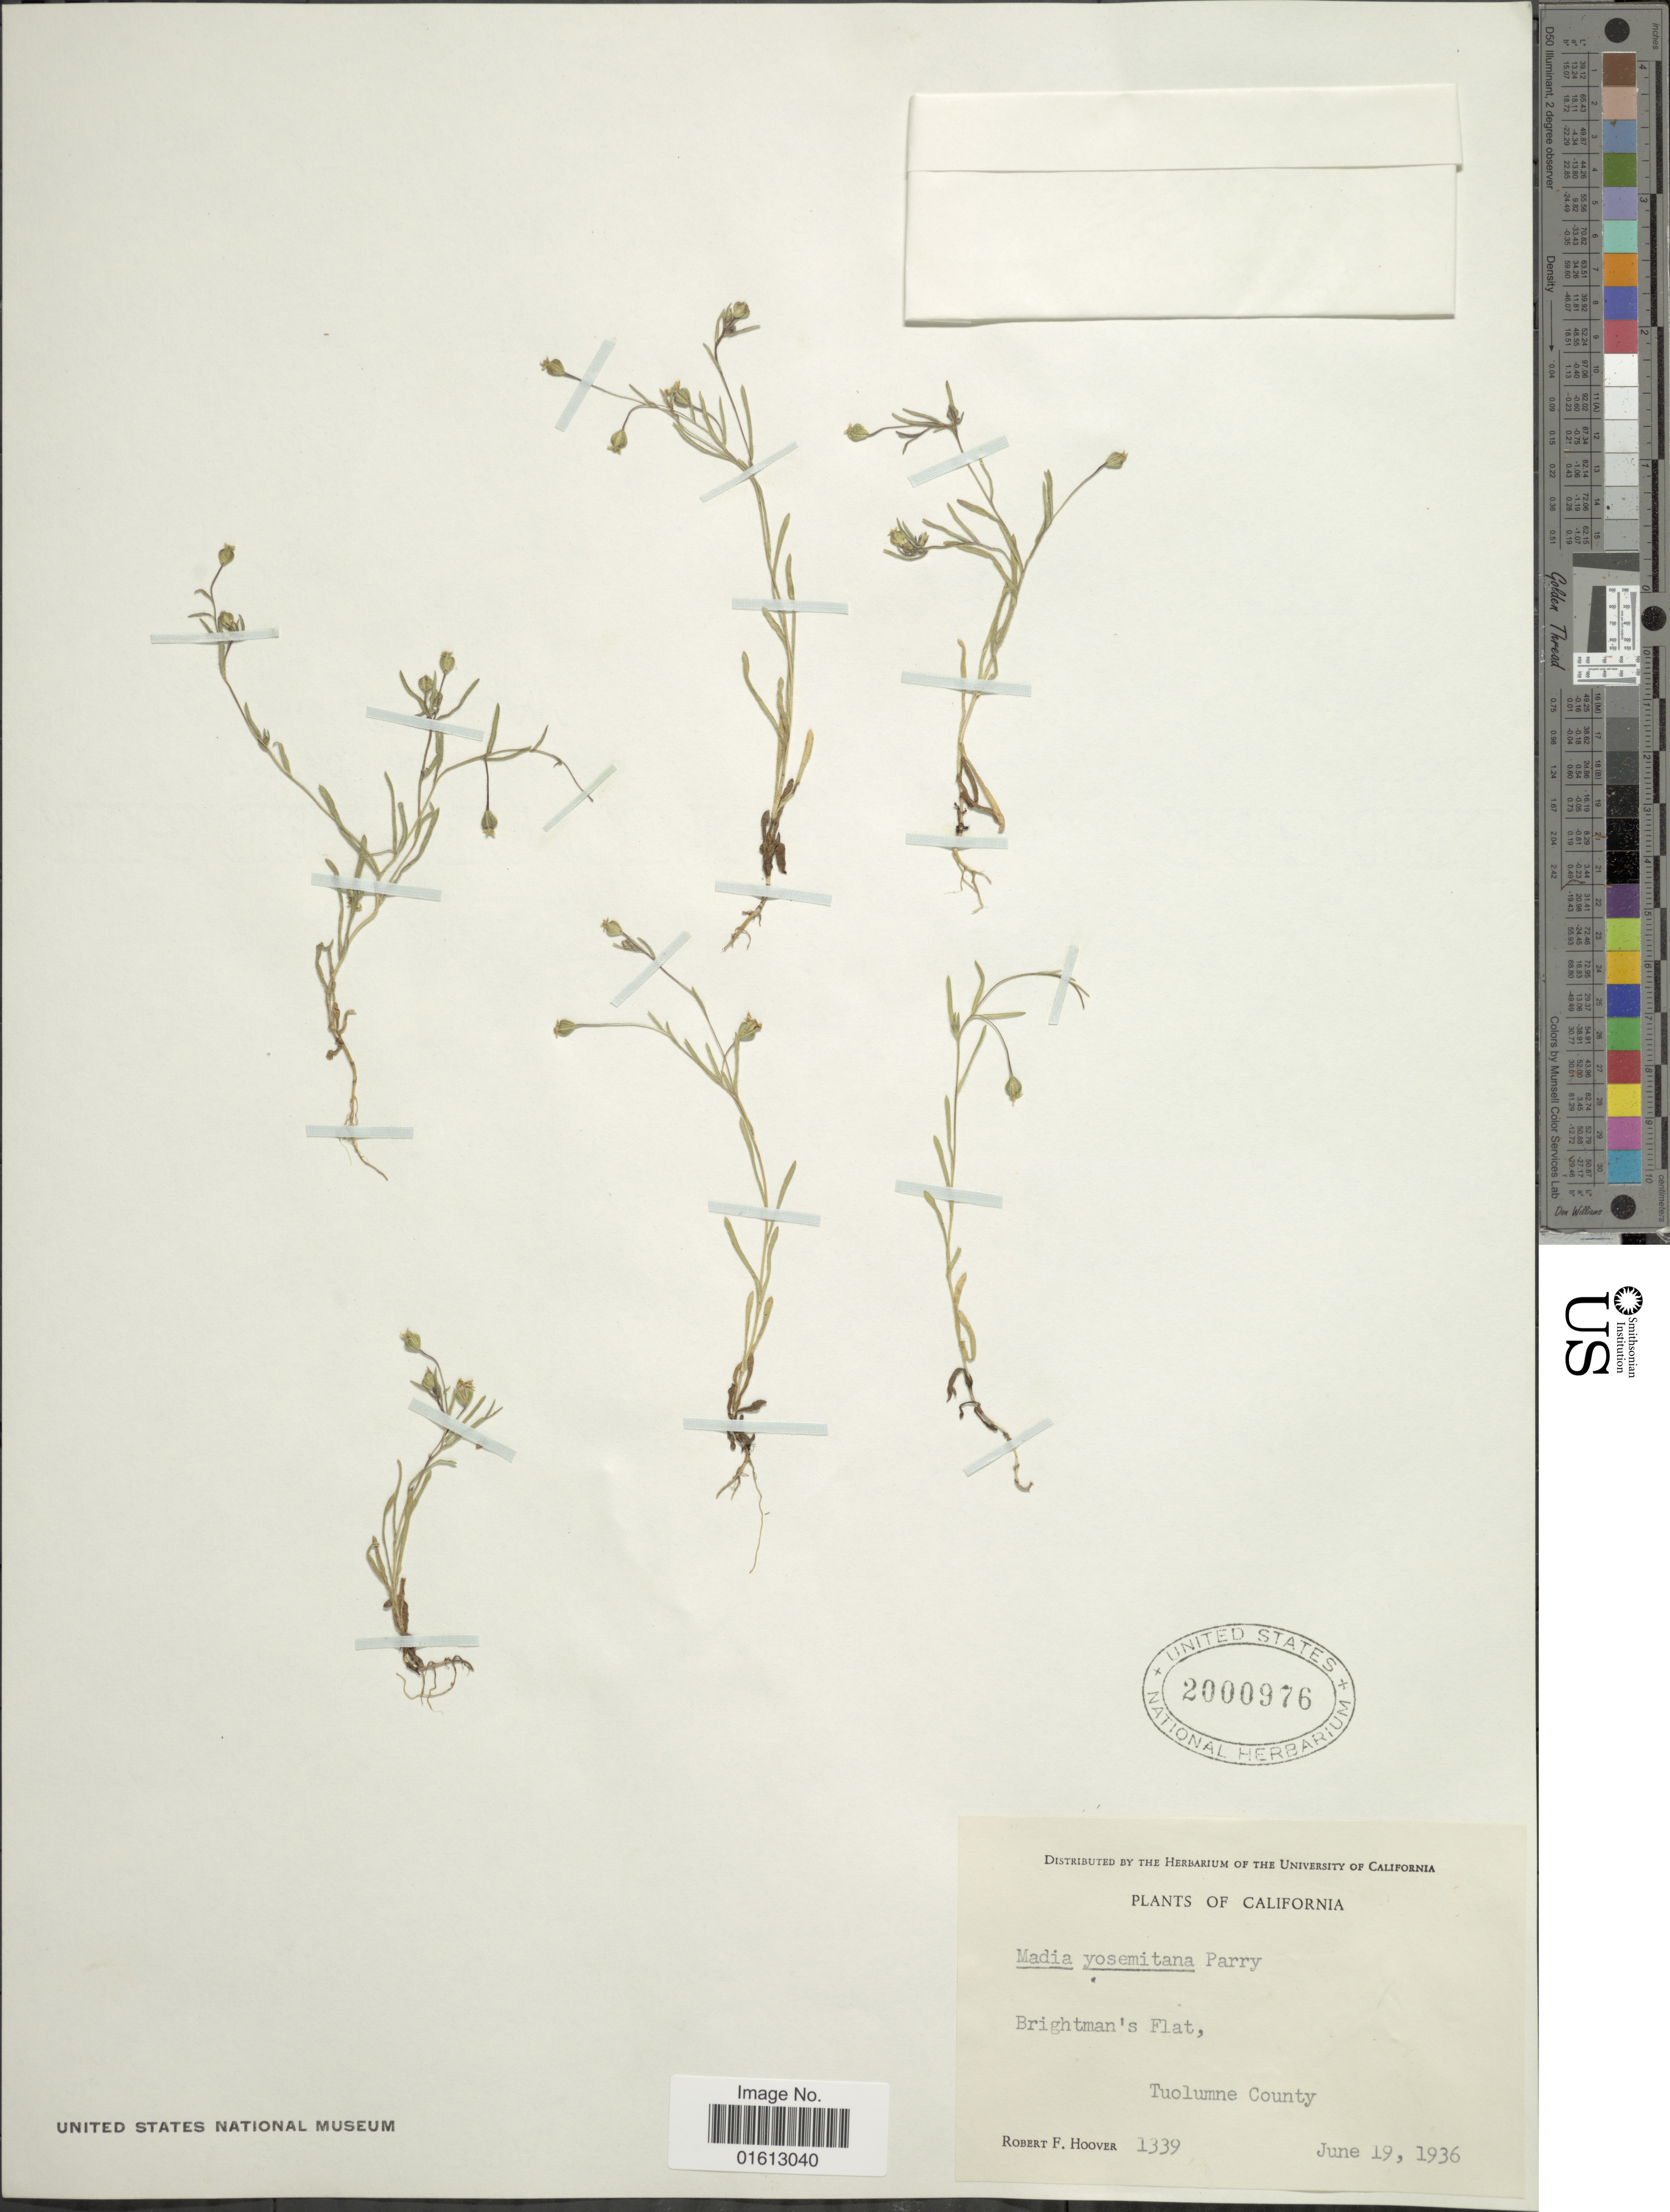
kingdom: Plantae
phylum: Tracheophyta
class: Magnoliopsida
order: Asterales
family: Asteraceae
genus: Madia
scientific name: Madia yosemitana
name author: Parry ex A. Gray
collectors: R. F. Hoover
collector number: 1339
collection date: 1936-06-19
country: United States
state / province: California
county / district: Tuolumne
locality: California, Brightman's Flat, Tuolumne County.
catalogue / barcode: US 2000976